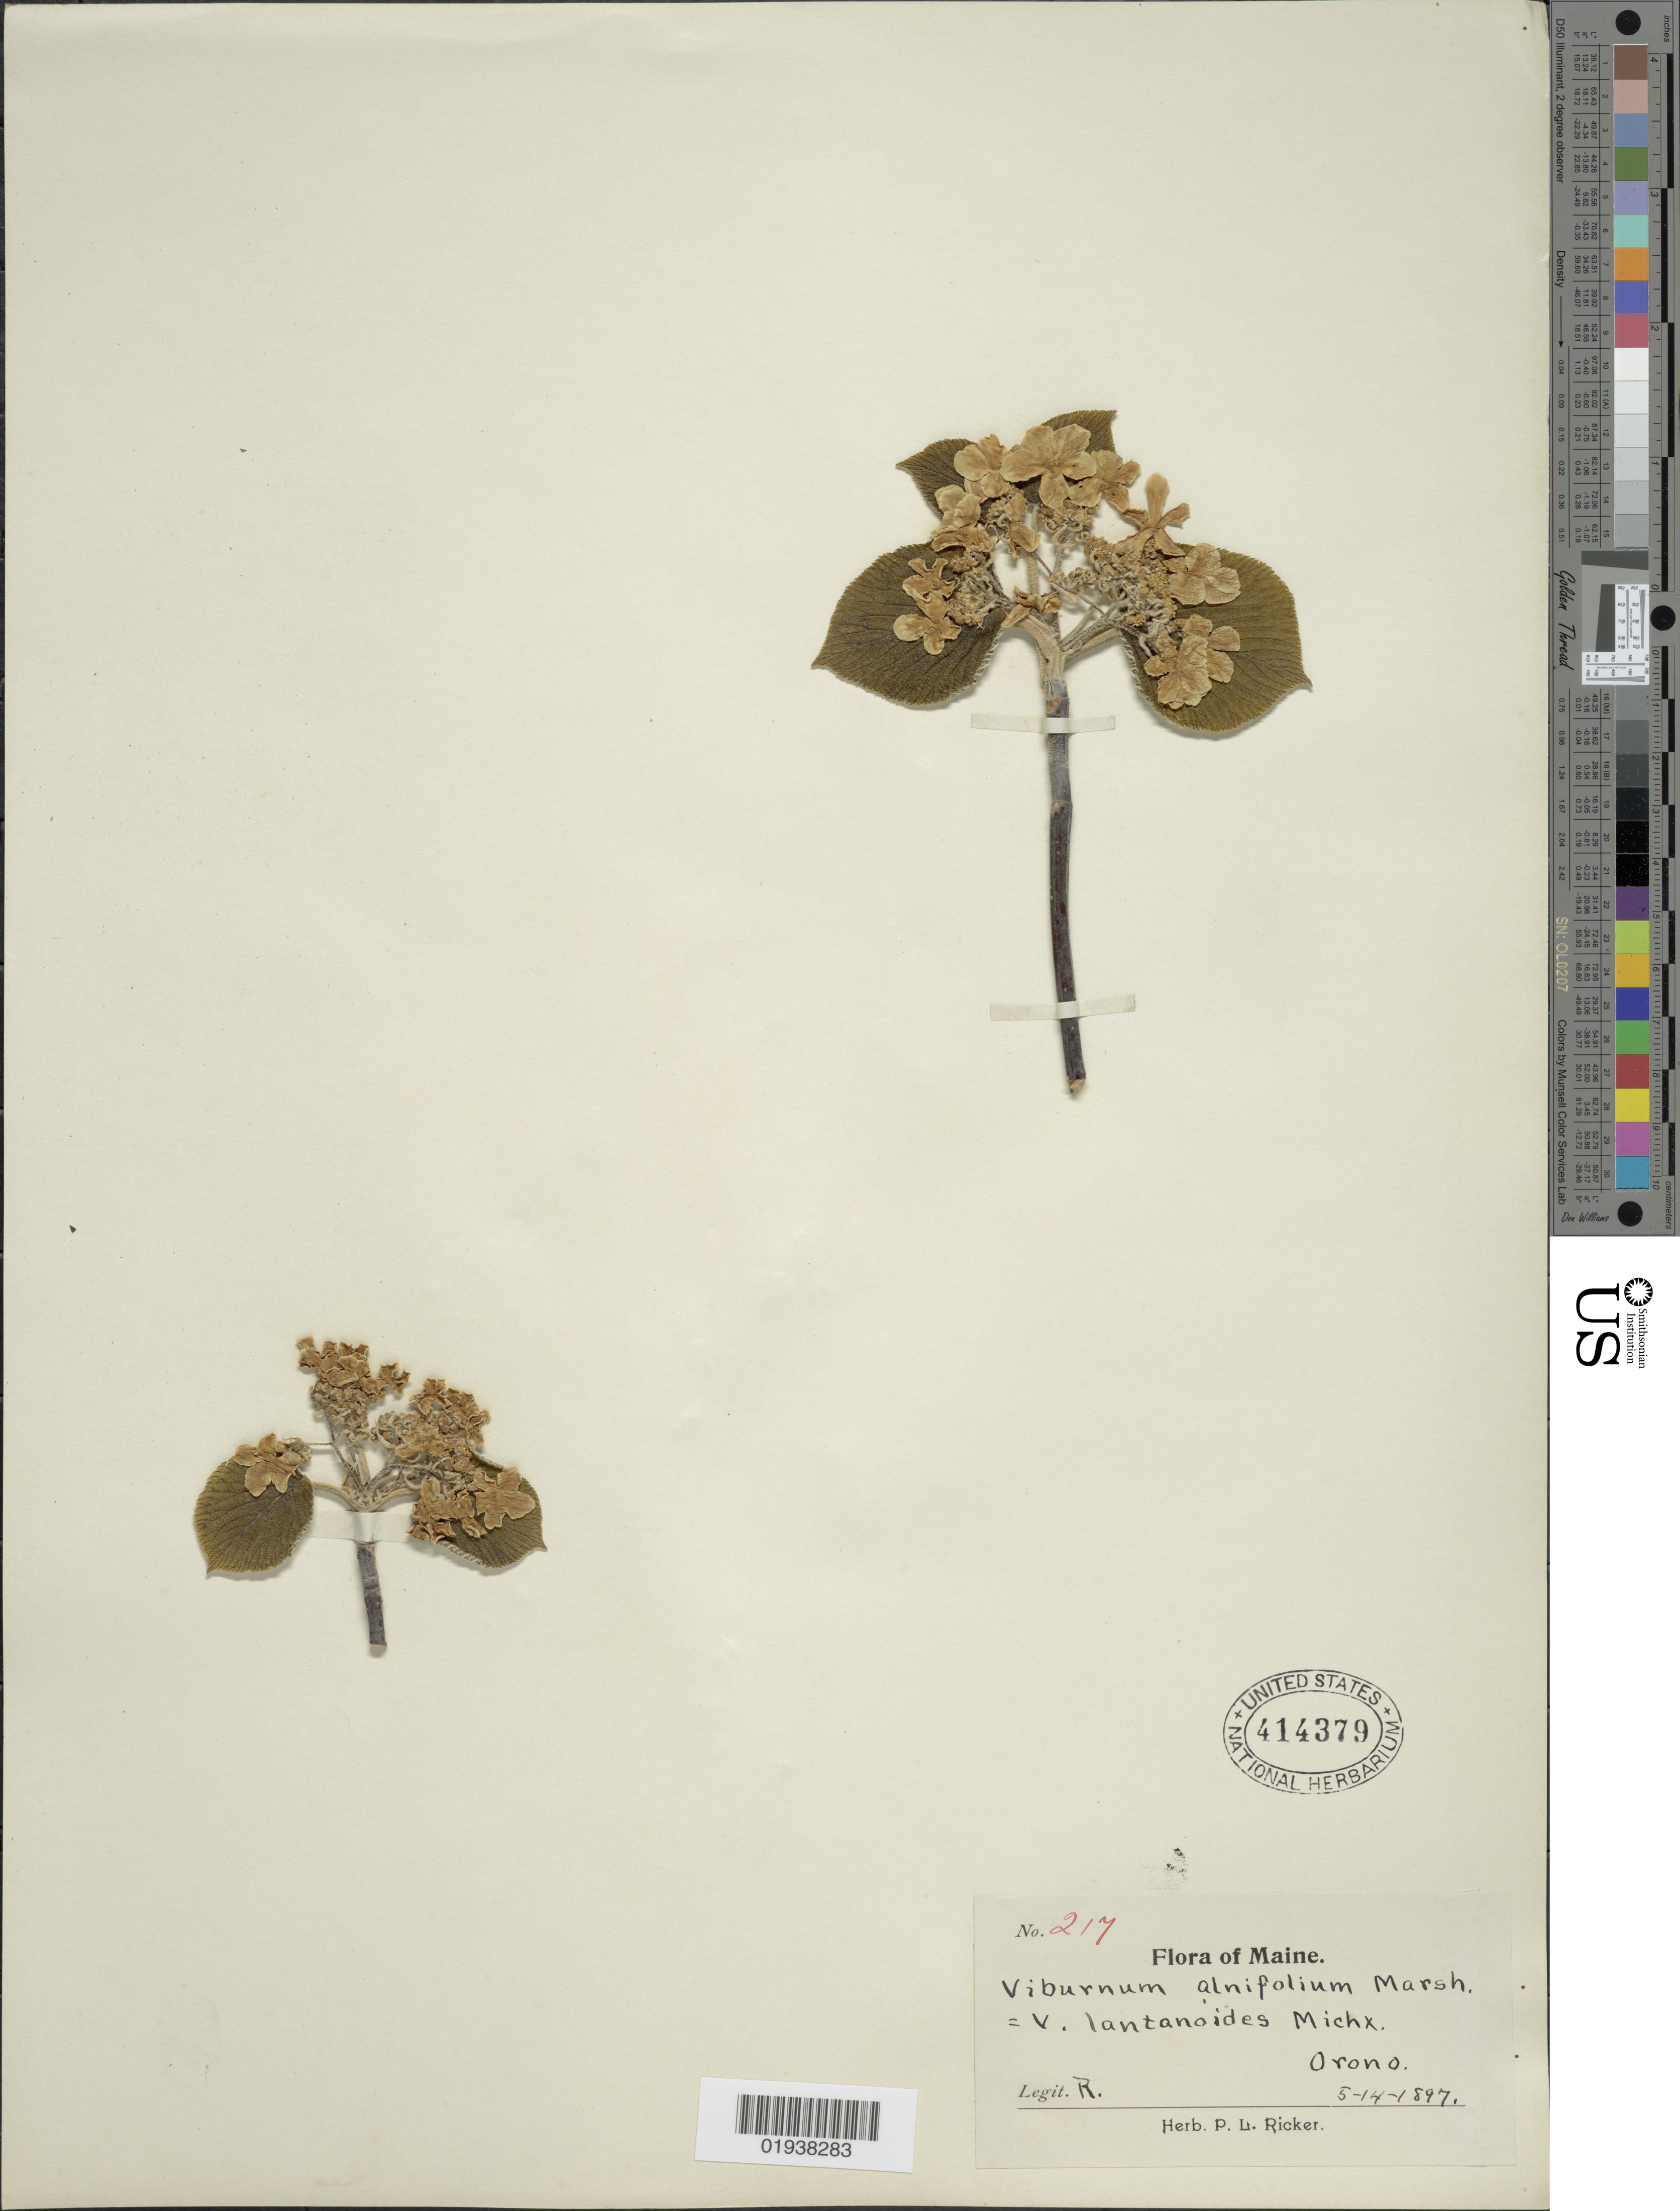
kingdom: Plantae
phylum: Tracheophyta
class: Magnoliopsida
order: Dipsacales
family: Viburnaceae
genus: Viburnum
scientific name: Viburnum alnifolium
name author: Marshall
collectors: P. Ricker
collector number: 217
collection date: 1897-05-14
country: United States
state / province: Maine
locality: Orono.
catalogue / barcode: US 414379